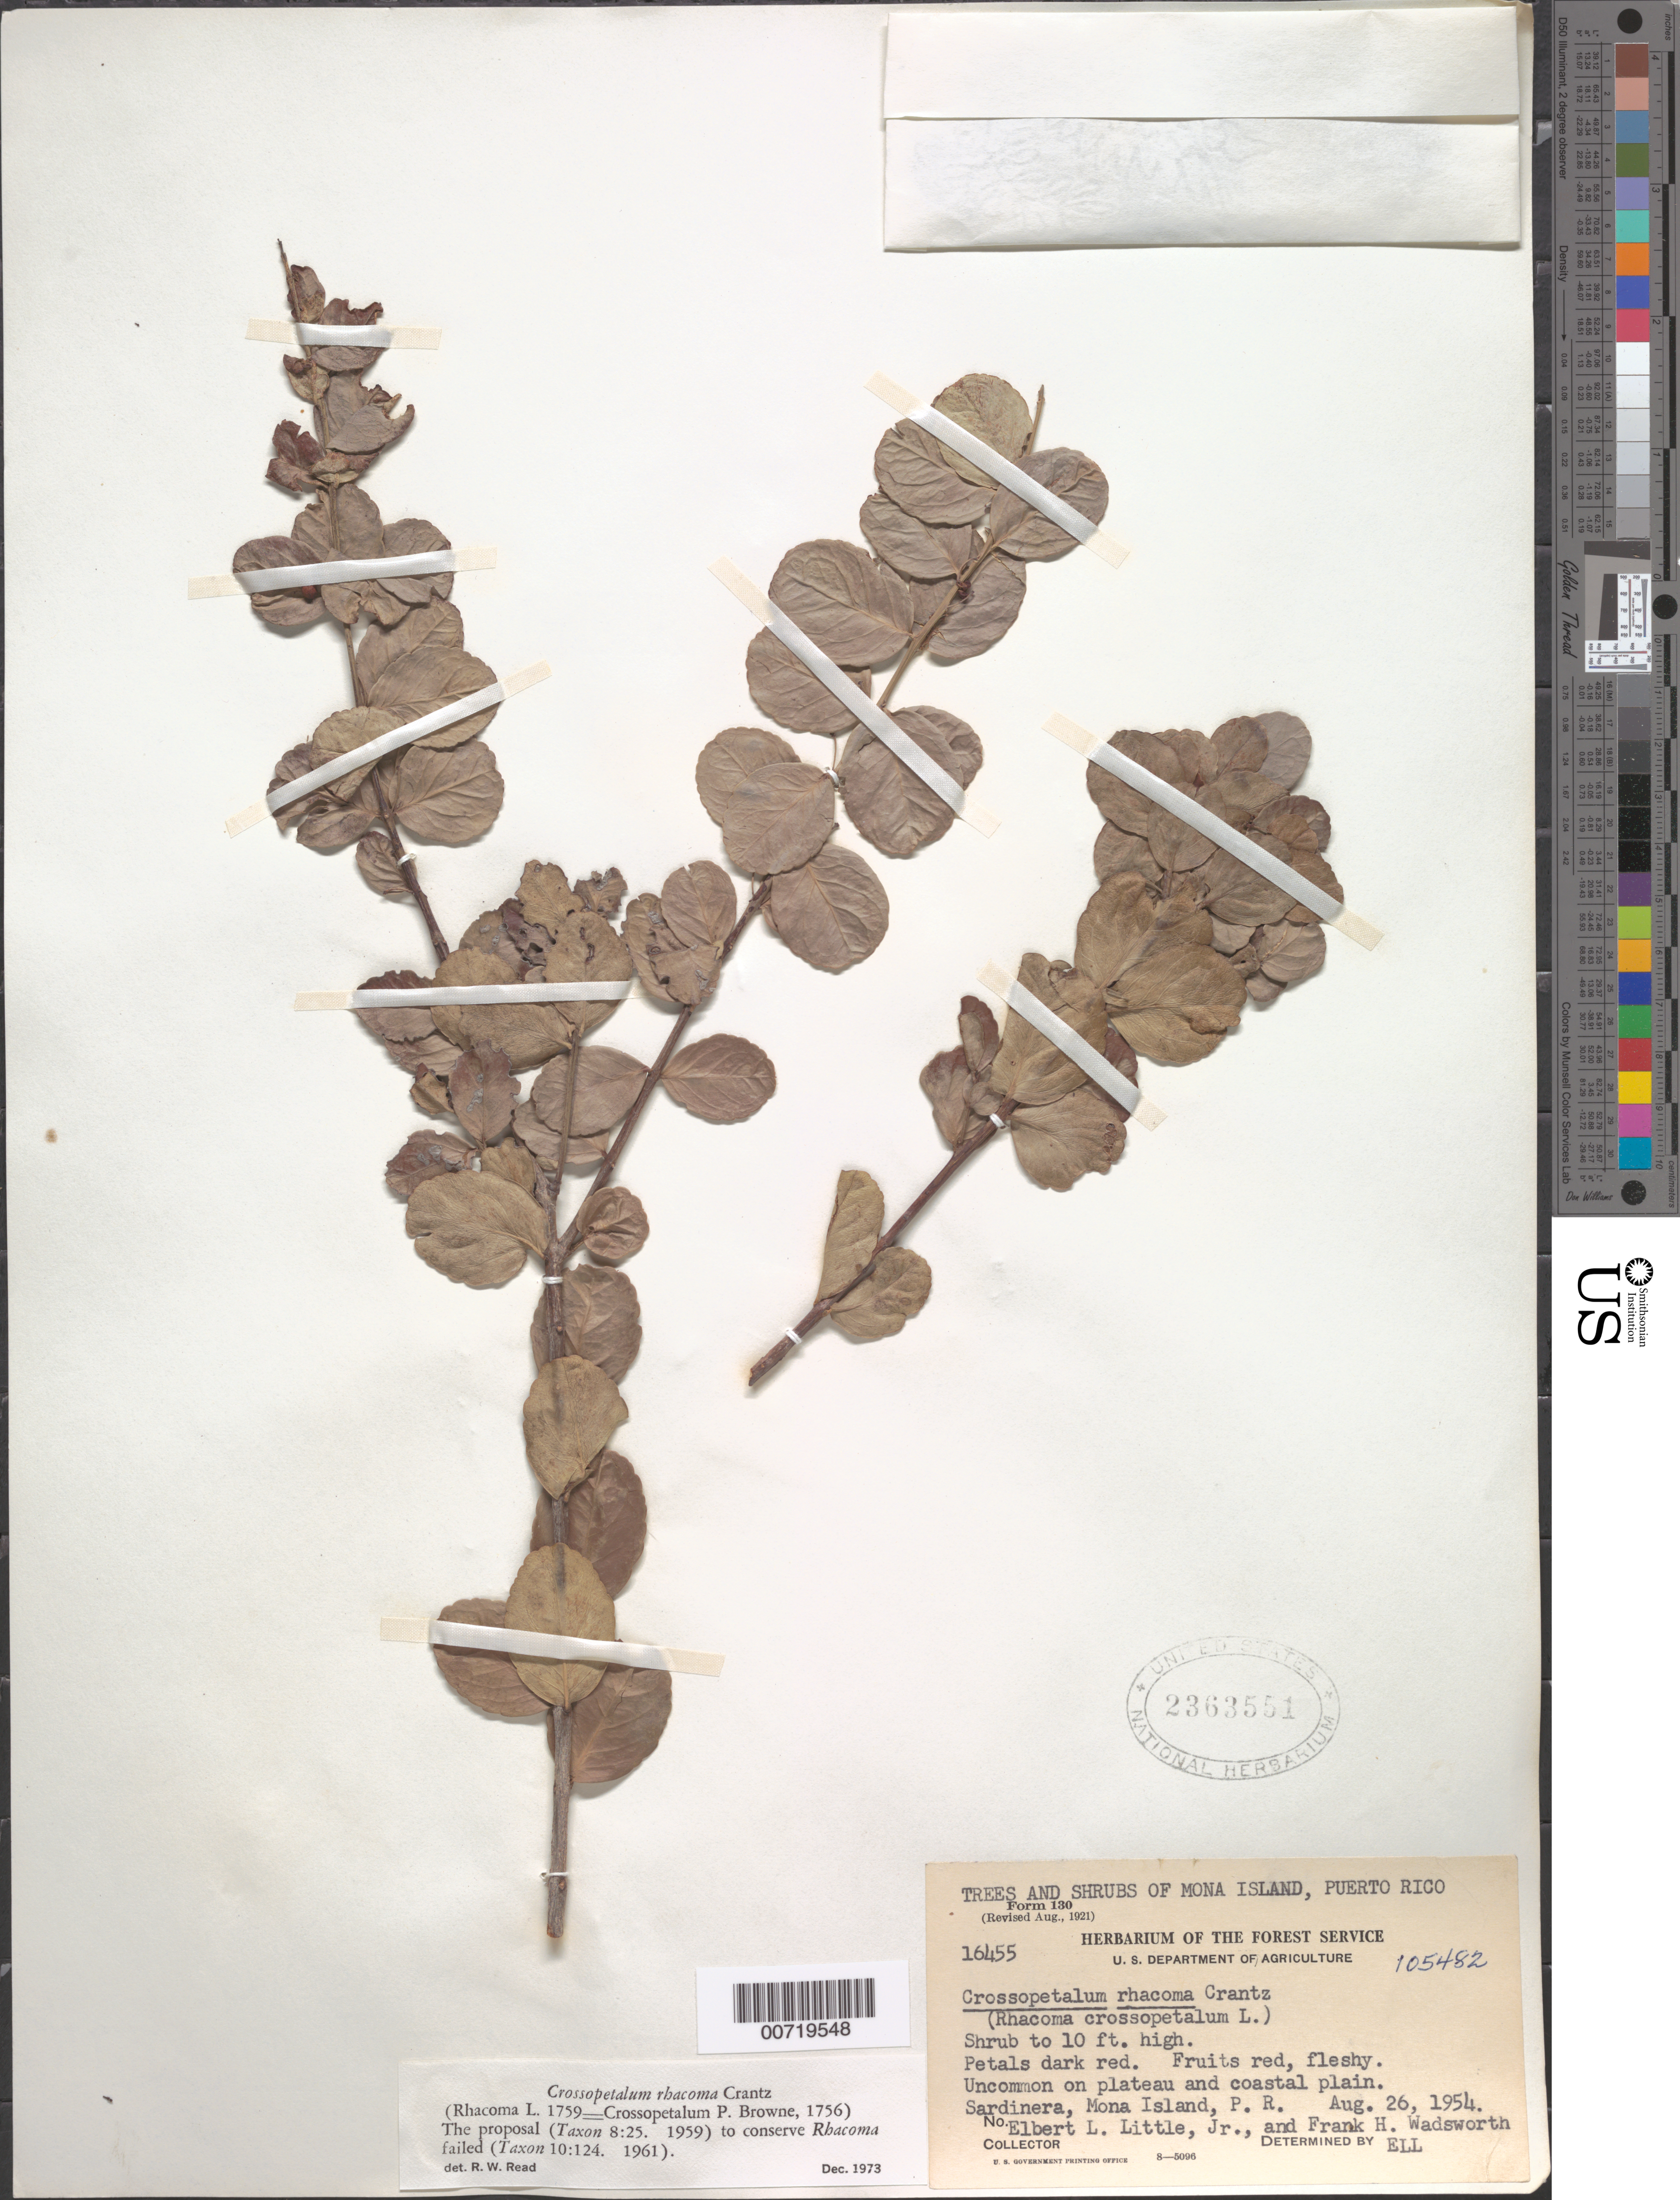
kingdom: Plantae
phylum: Tracheophyta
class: Magnoliopsida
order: Celastrales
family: Celastraceae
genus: Crossopetalum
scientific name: Crossopetalum rhacoma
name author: Crantz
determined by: Read, Robert W., (US), NMNH (UNITED STATES)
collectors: E. L. Little & F. Wadsworth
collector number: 16455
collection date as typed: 26 Aug 1954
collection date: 1954-08-26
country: Puerto Rico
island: Mona I.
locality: Sardinera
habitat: Plateau and coastal plain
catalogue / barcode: US 2363551